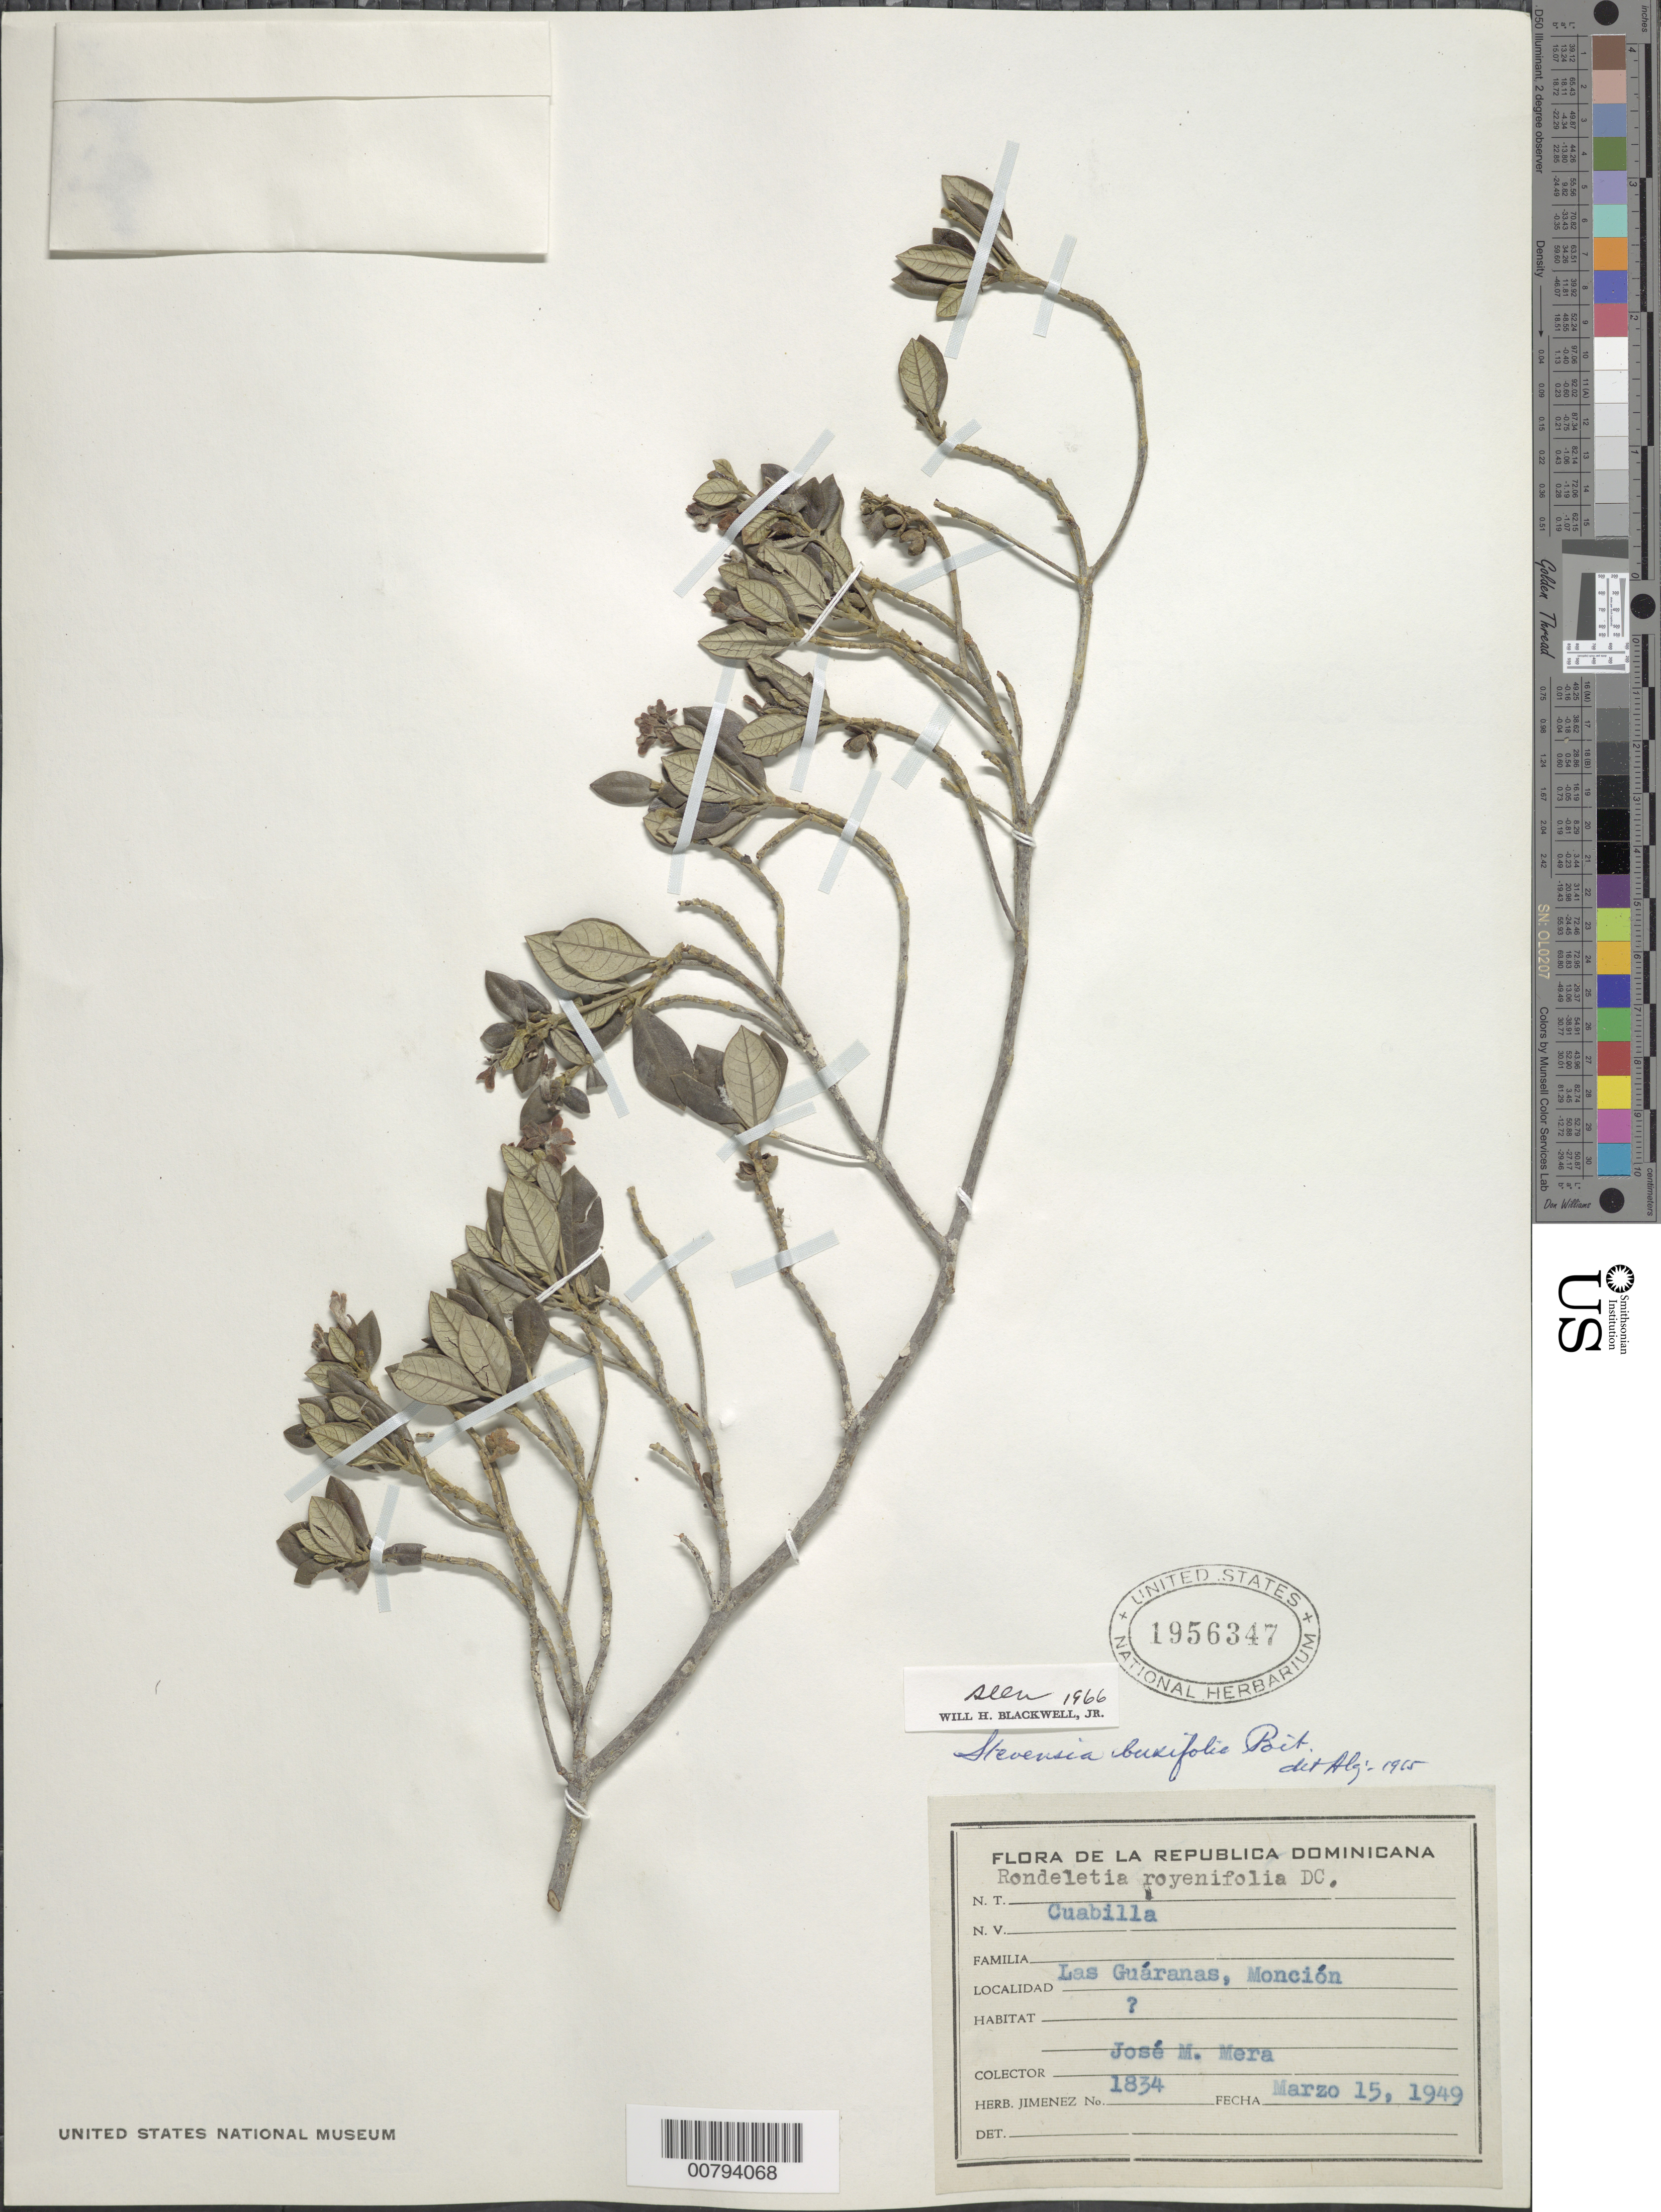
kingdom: Plantae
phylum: Tracheophyta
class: Magnoliopsida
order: Gentianales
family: Rubiaceae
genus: Stevensia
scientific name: Stevensia buxifolia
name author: Poit.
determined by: Alg., Bro.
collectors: J. Mera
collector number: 1834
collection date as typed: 15 Mar 1949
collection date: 1949-03-15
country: Dominican Republic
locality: Las Guaranas, Moncion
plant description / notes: Common name: Cuabilla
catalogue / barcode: US 1956347